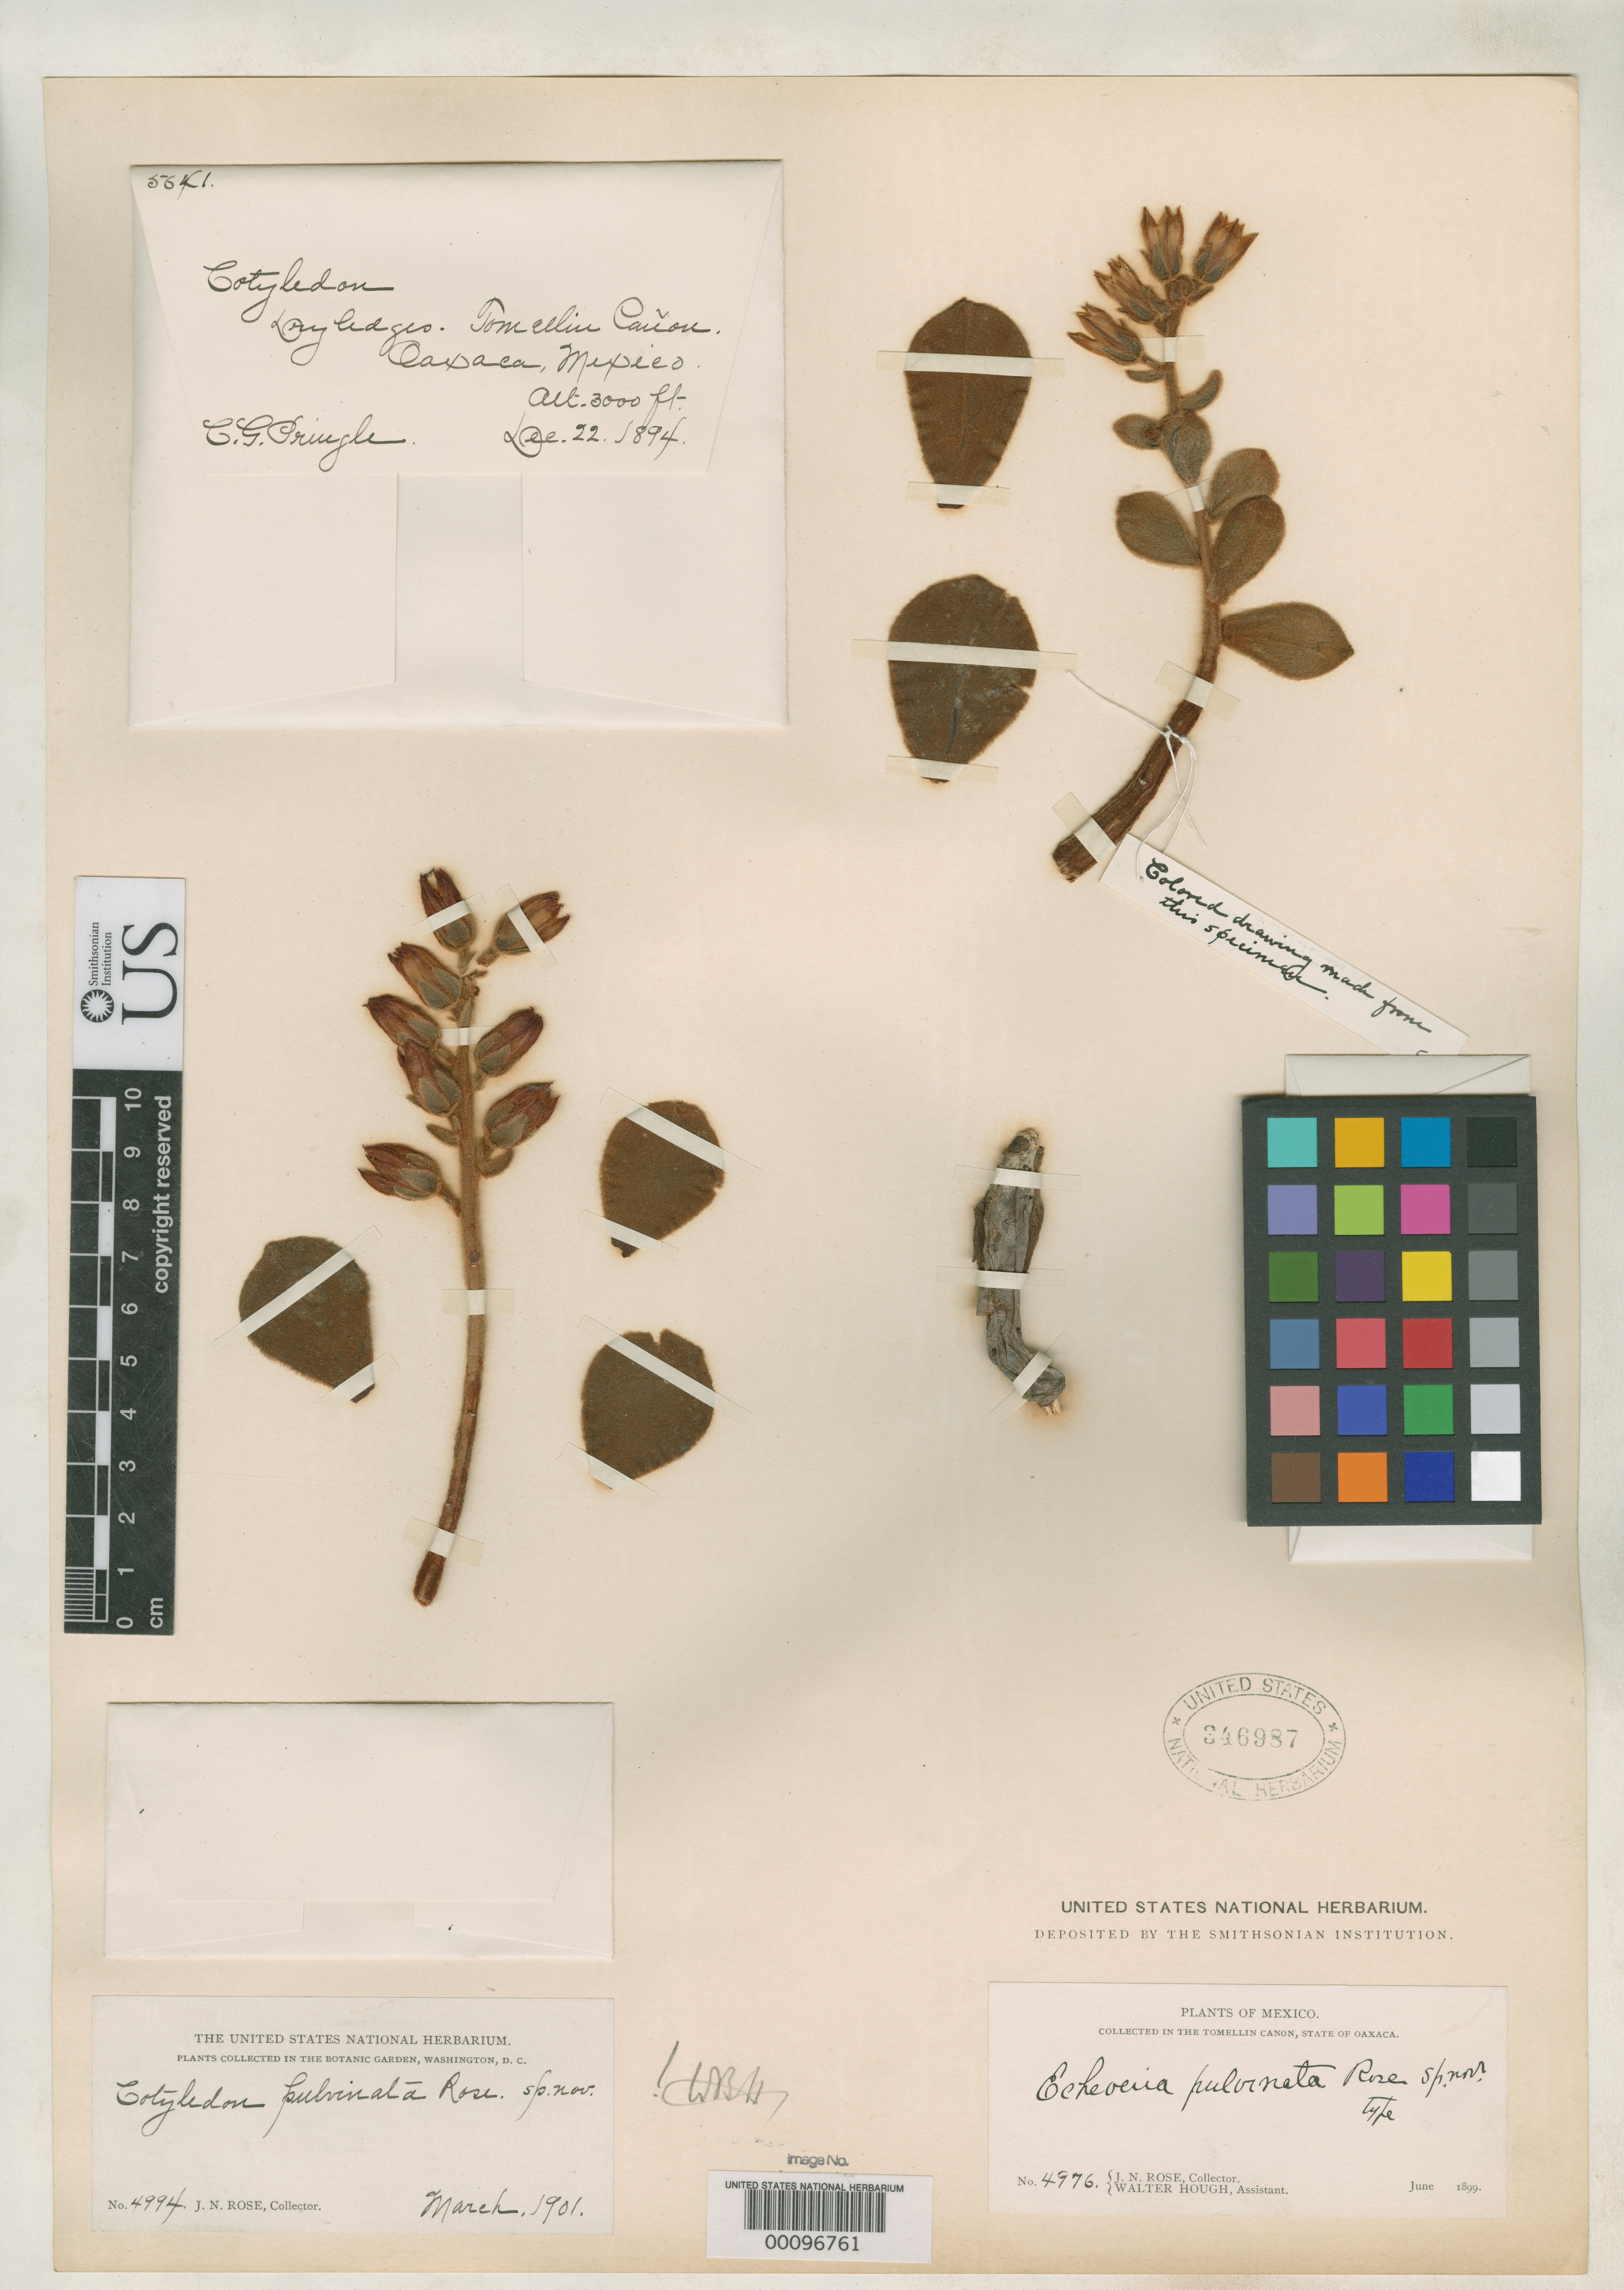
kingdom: Plantae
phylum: Tracheophyta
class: Magnoliopsida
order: Saxifragales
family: Crassulaceae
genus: Echeveria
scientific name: Echeveria pulvinata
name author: Rose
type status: Holotype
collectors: J. N. Rose & W. Hough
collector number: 4994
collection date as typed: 15 Jun 1899 and -- Apr 1900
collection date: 1899-06-15,1900-04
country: Mexico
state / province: Oaxaca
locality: Tomellin Canon (flowered in cultivation).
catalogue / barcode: US 346987